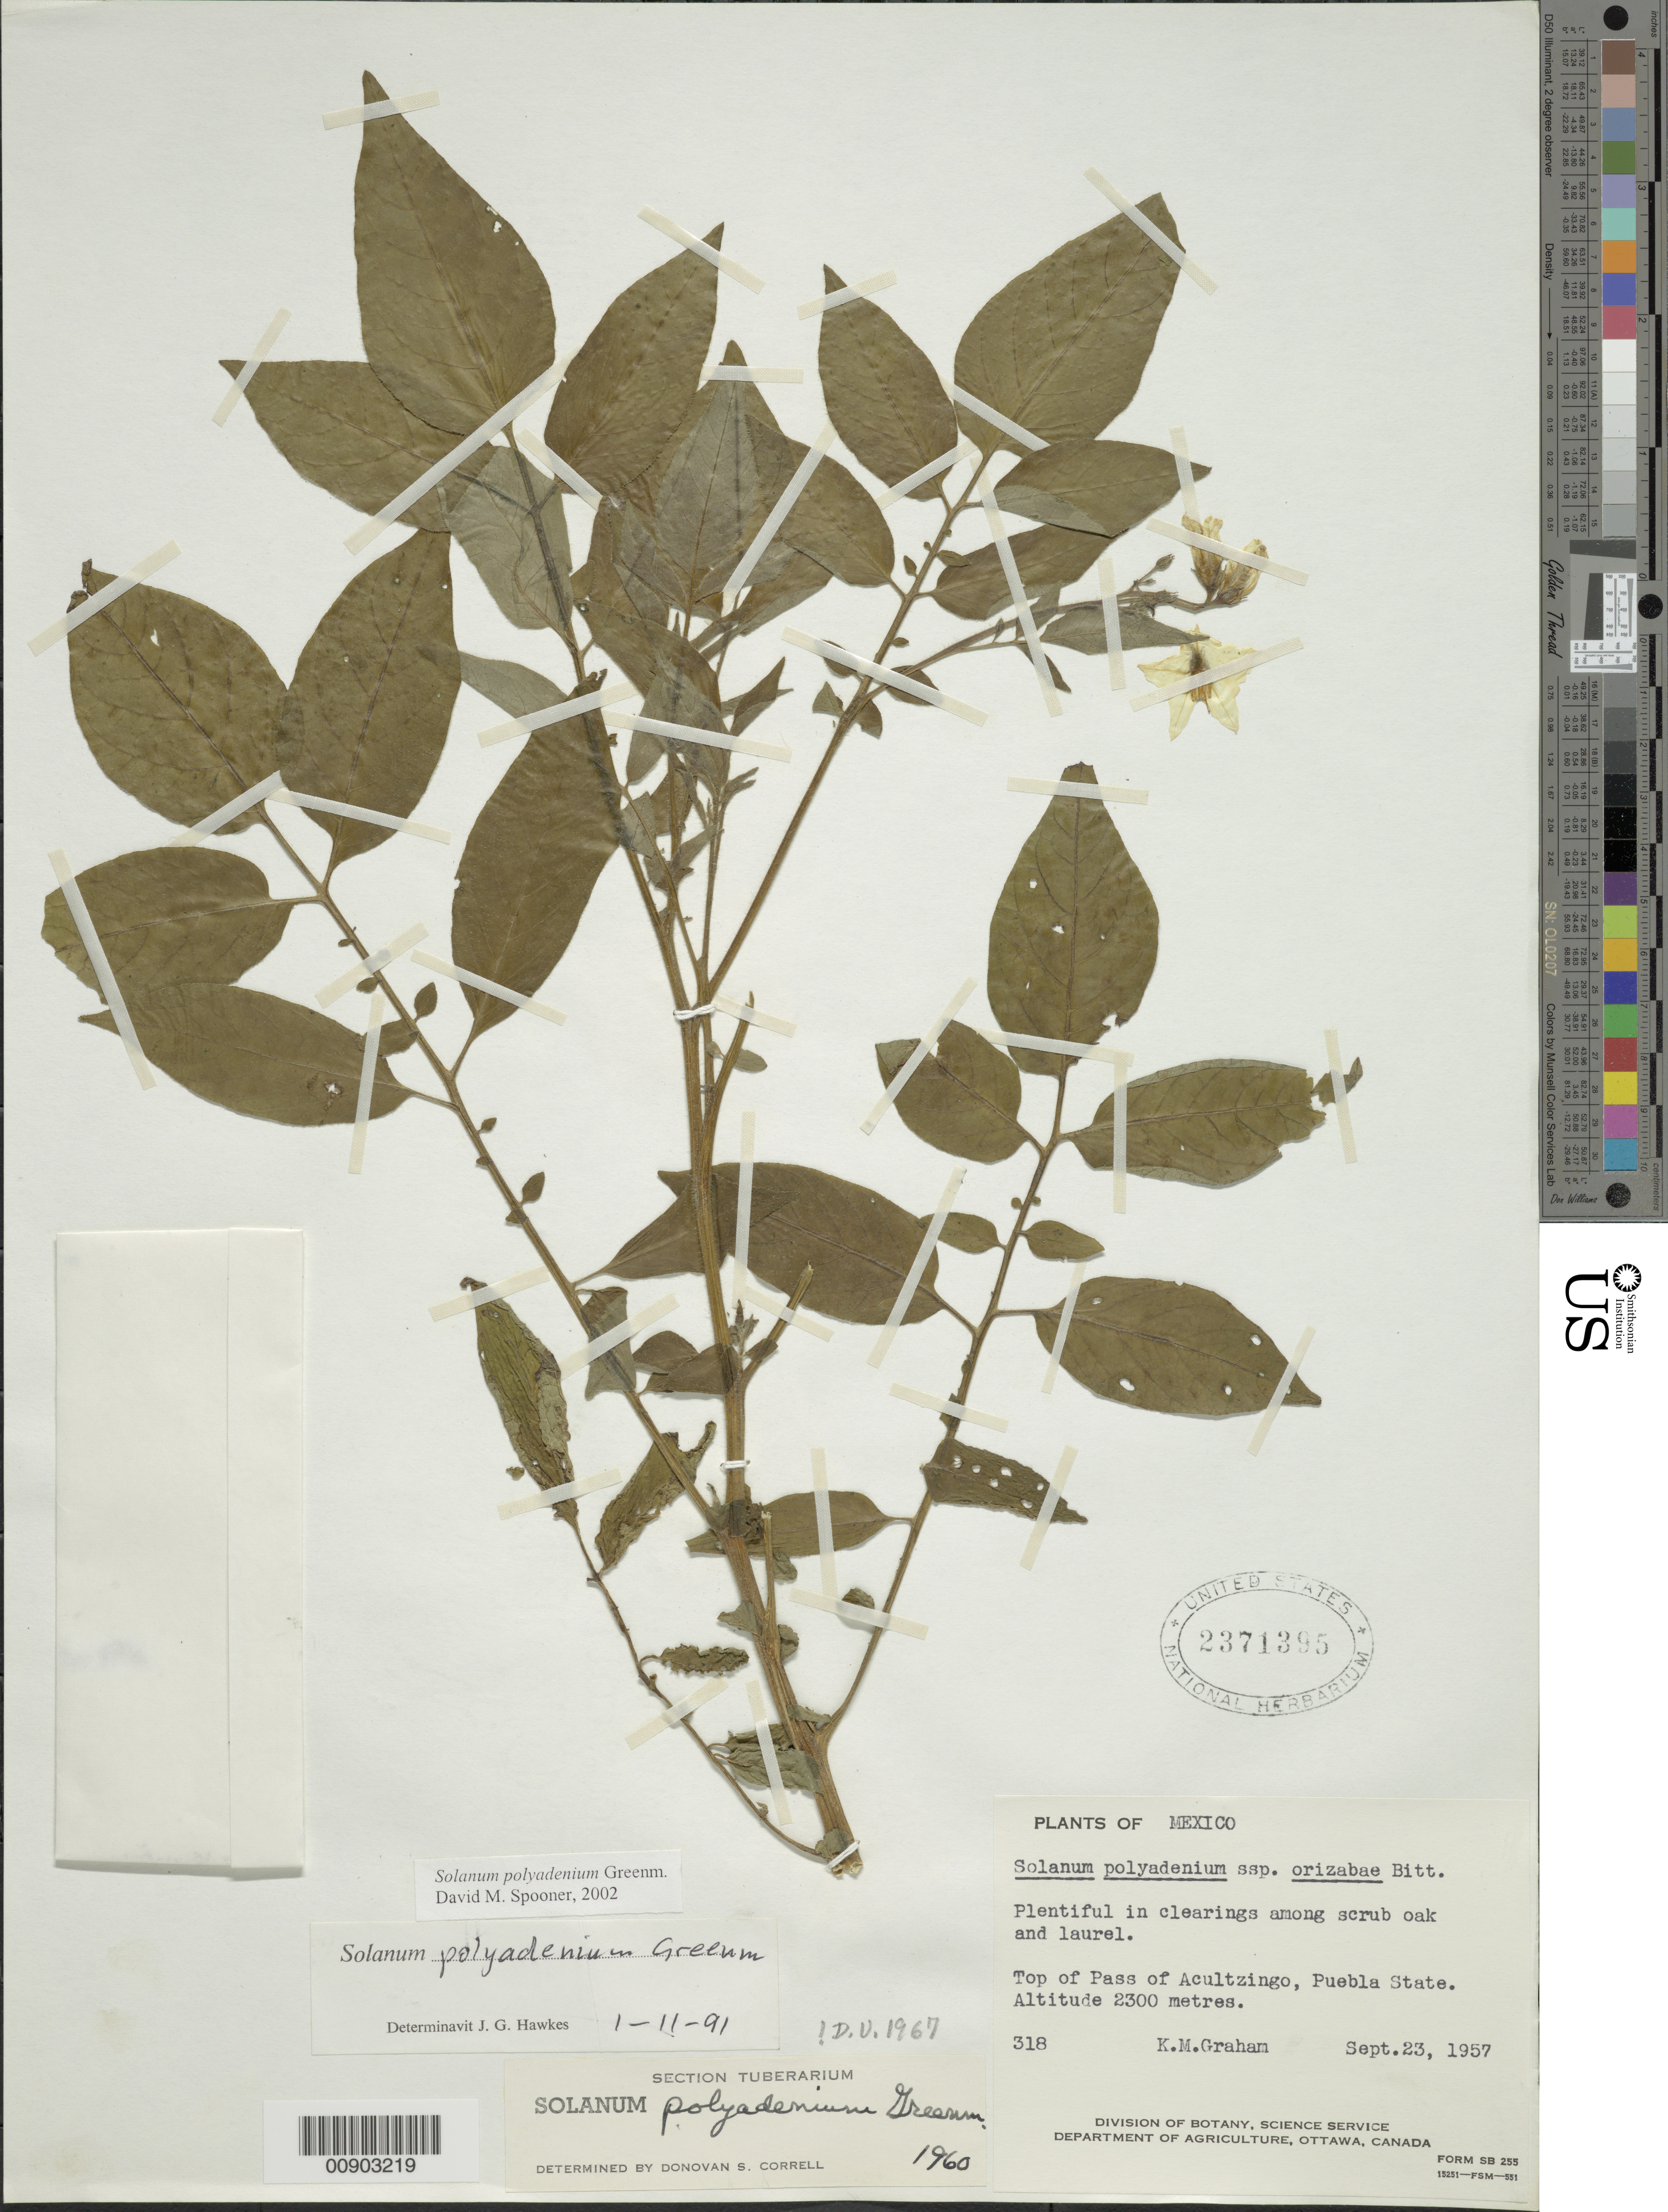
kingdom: Plantae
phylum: Tracheophyta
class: Magnoliopsida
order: Solanales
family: Solanaceae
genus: Solanum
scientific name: Solanum polyadenium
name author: Greenm.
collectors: Graham, K. M.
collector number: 318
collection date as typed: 23 Sep 1957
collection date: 1957-09-23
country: Mexico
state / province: Puebla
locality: Top of Pass of Acultzingo, Puebla.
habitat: Plentiful in clearings among scrub oak and laurel.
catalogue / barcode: US 2371395